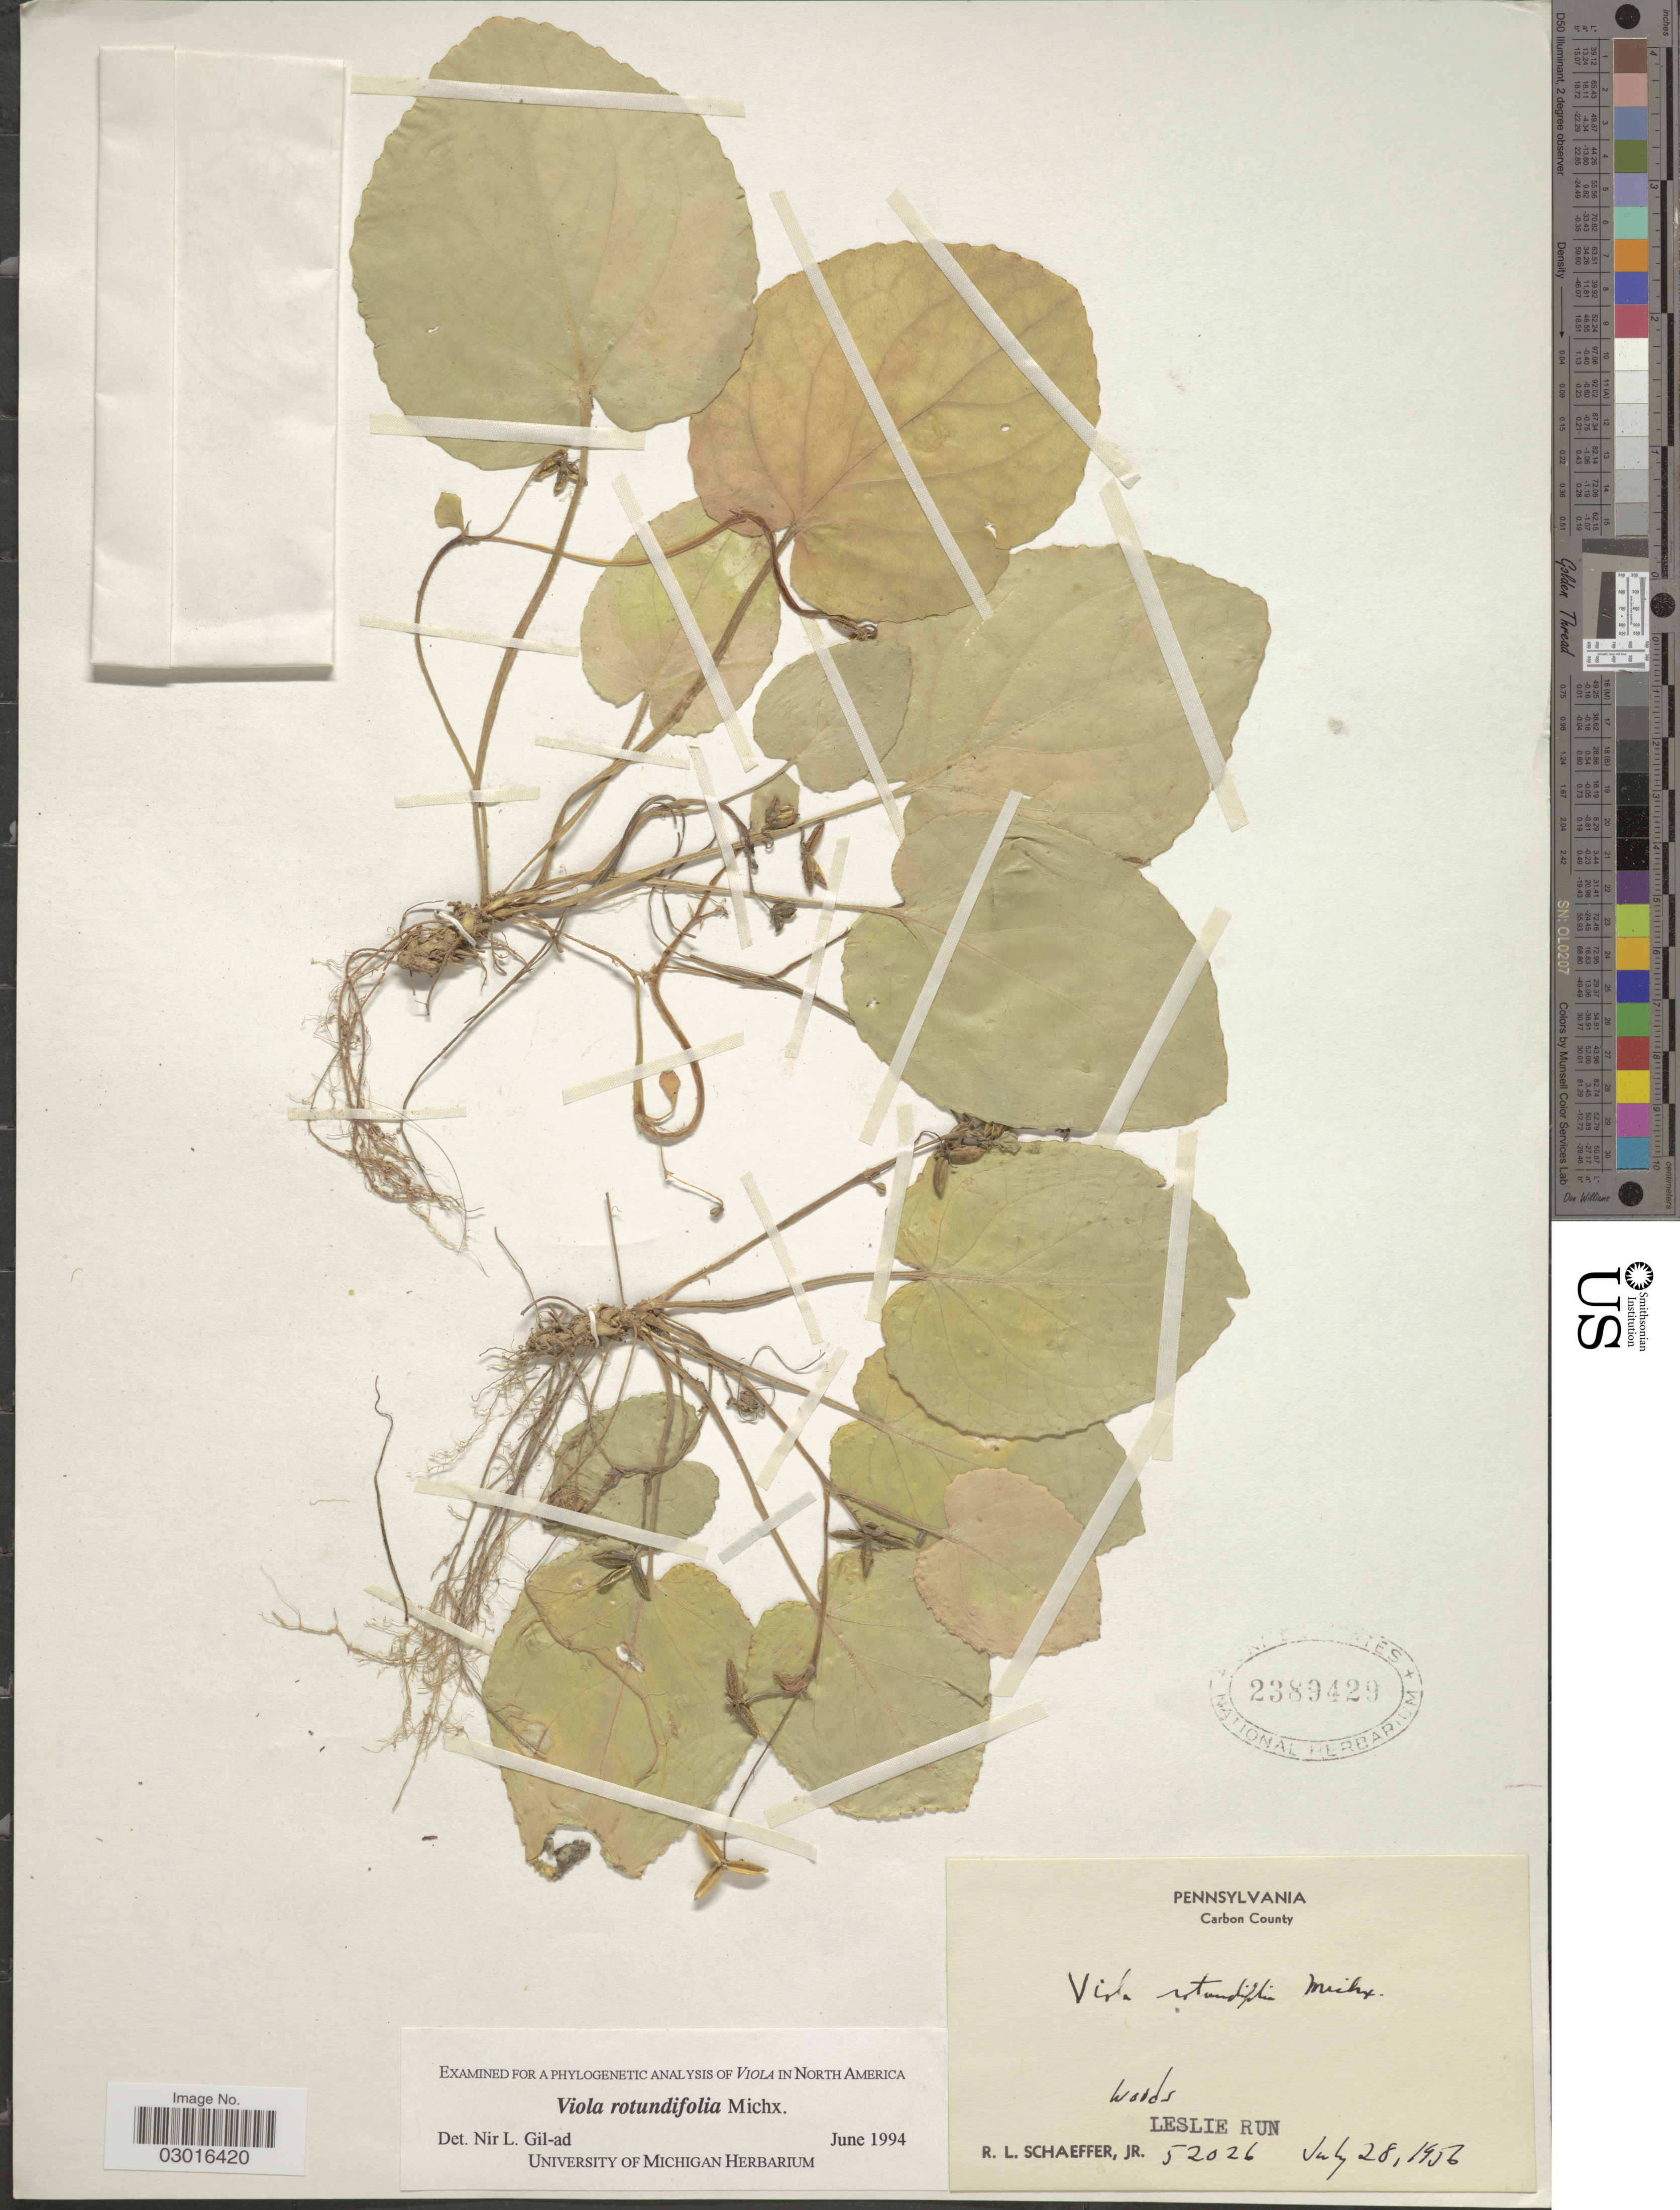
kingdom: Plantae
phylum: Tracheophyta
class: Magnoliopsida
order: Malpighiales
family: Violaceae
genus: Viola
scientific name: Viola rotundifolia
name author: Michx.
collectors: R. L. Schaeffer Jr.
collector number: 52026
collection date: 1956-07-28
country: United States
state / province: Pennsylvania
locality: Carbon County. Leslie Run.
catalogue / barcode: US 2389429